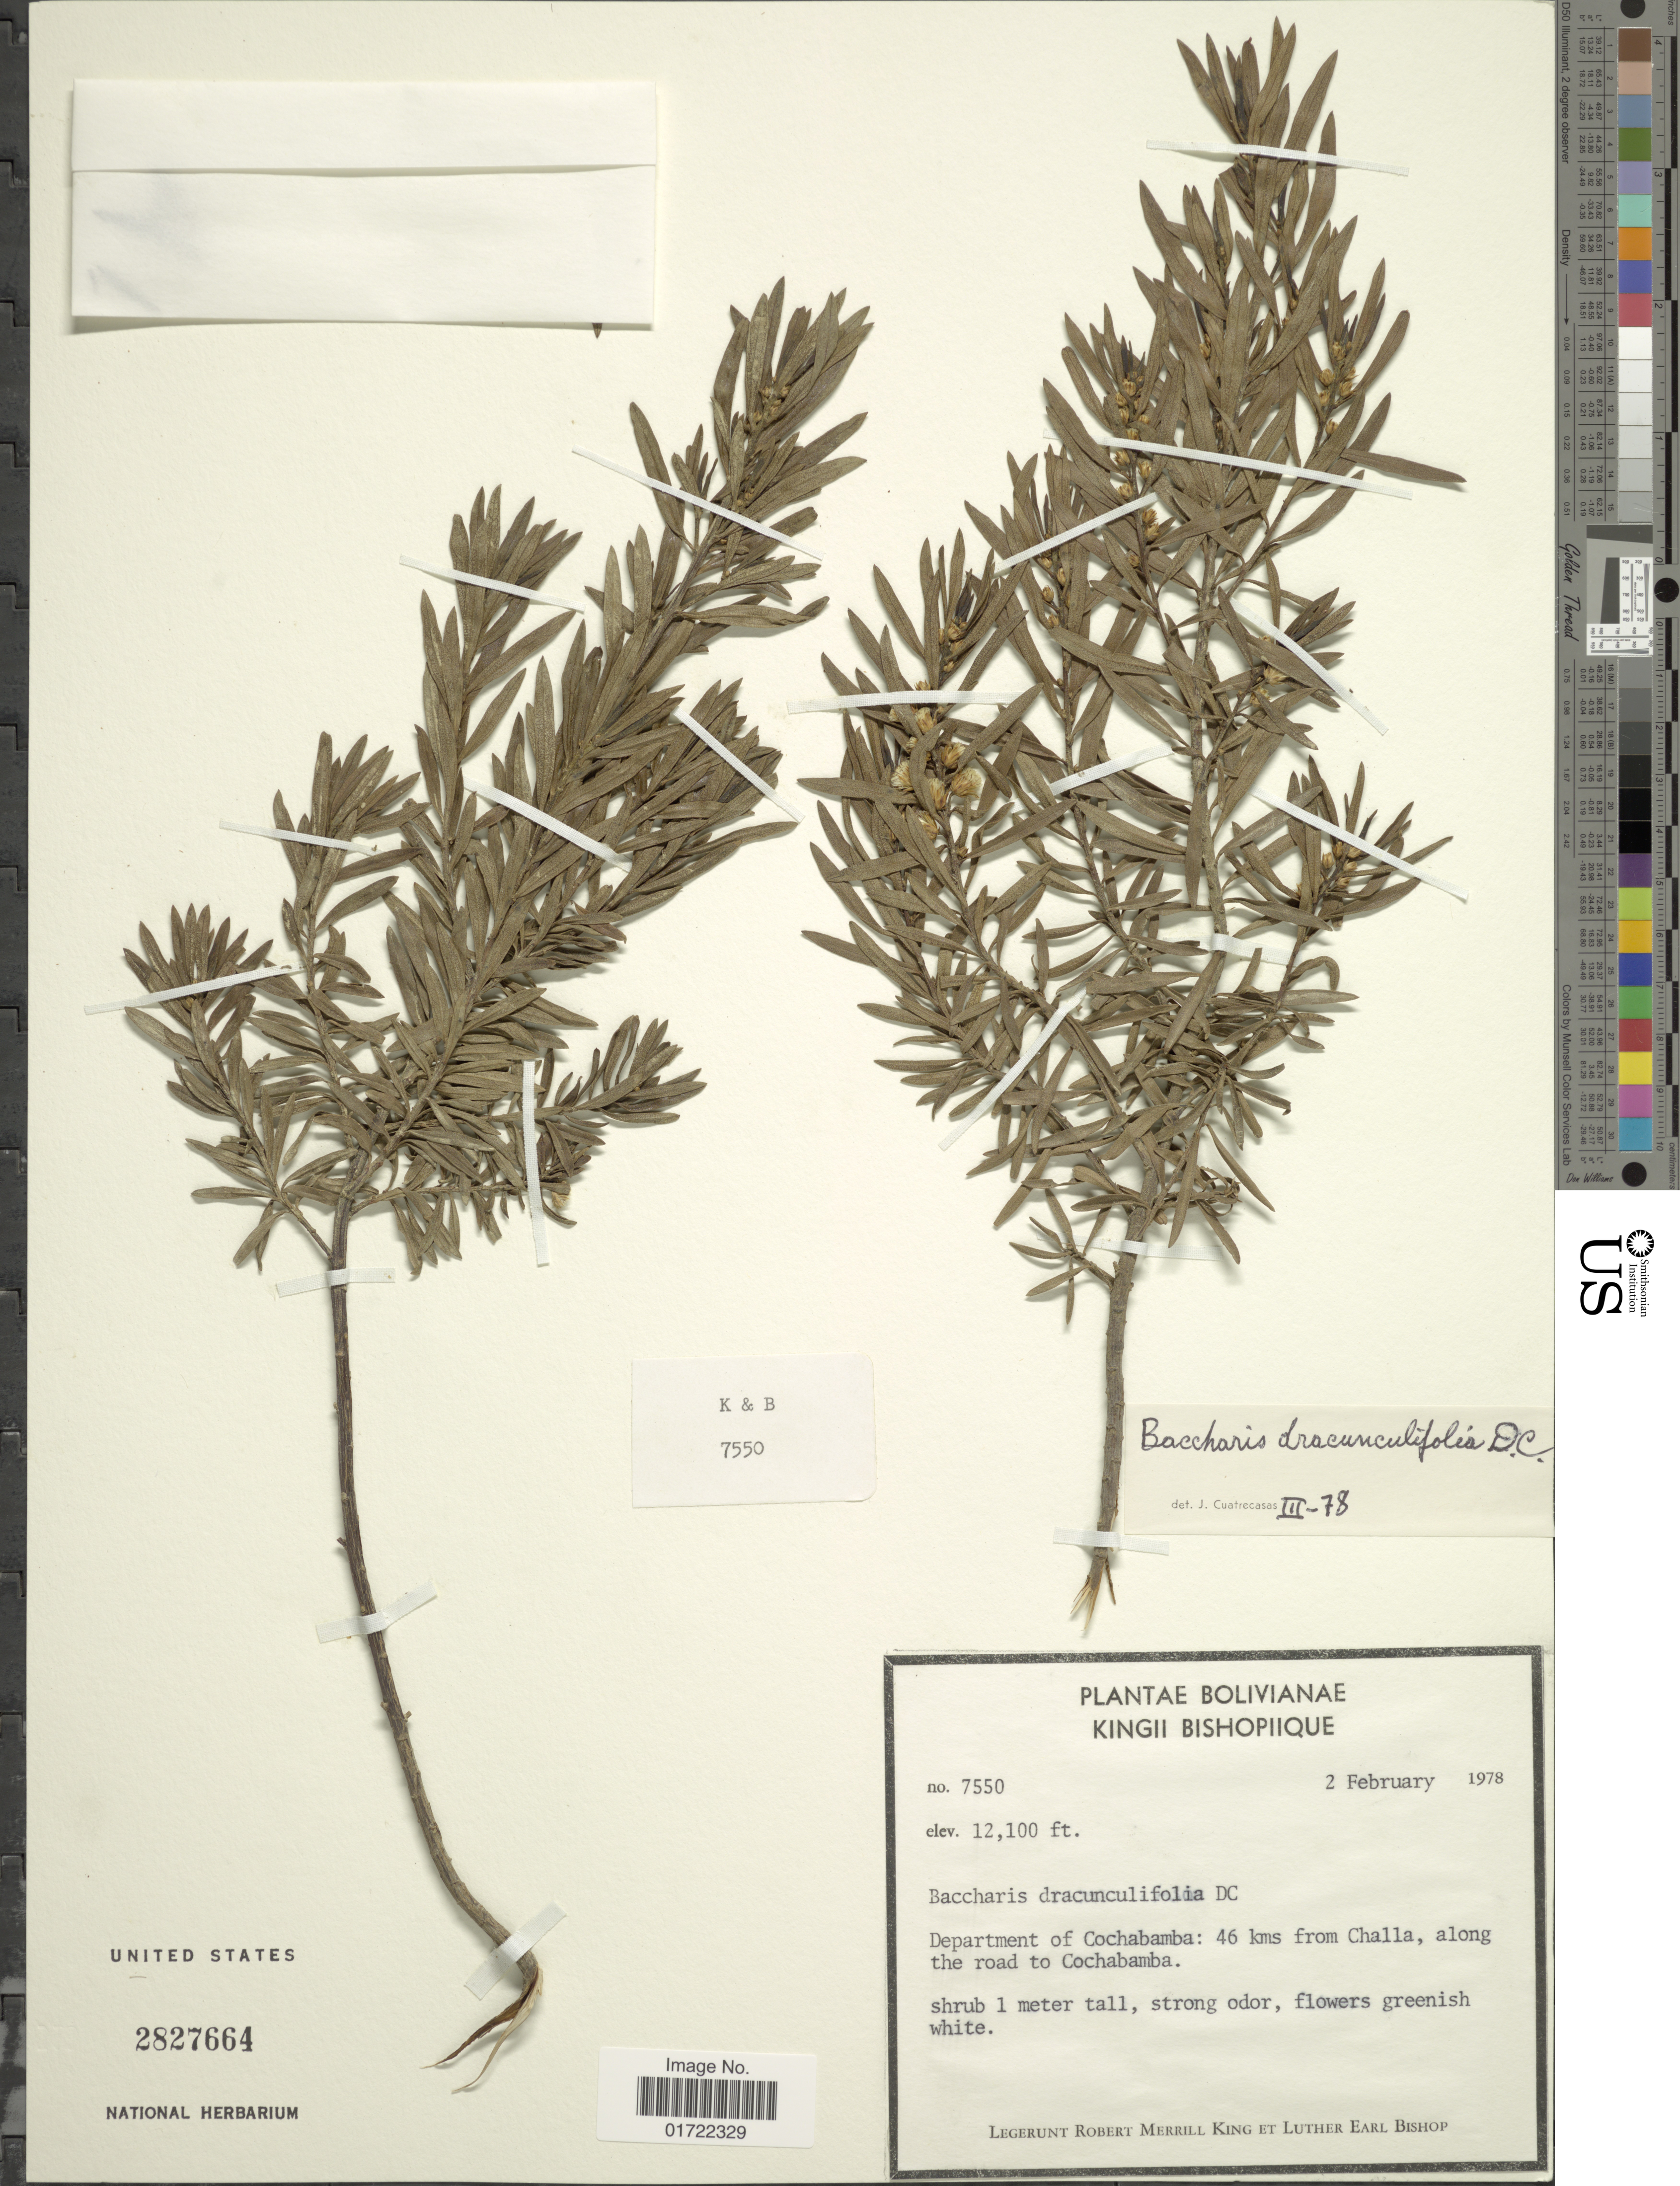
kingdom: Plantae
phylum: Tracheophyta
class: Magnoliopsida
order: Asterales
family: Asteraceae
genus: Baccharis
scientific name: Baccharis dracunculifolia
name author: DC.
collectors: R. M. King & L. E. Bishop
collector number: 7550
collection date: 1978-02-02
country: Bolivia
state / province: Cochabamba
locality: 46 kms from Challa, along the road to Cochabamba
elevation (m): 3688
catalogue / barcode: US 2827664